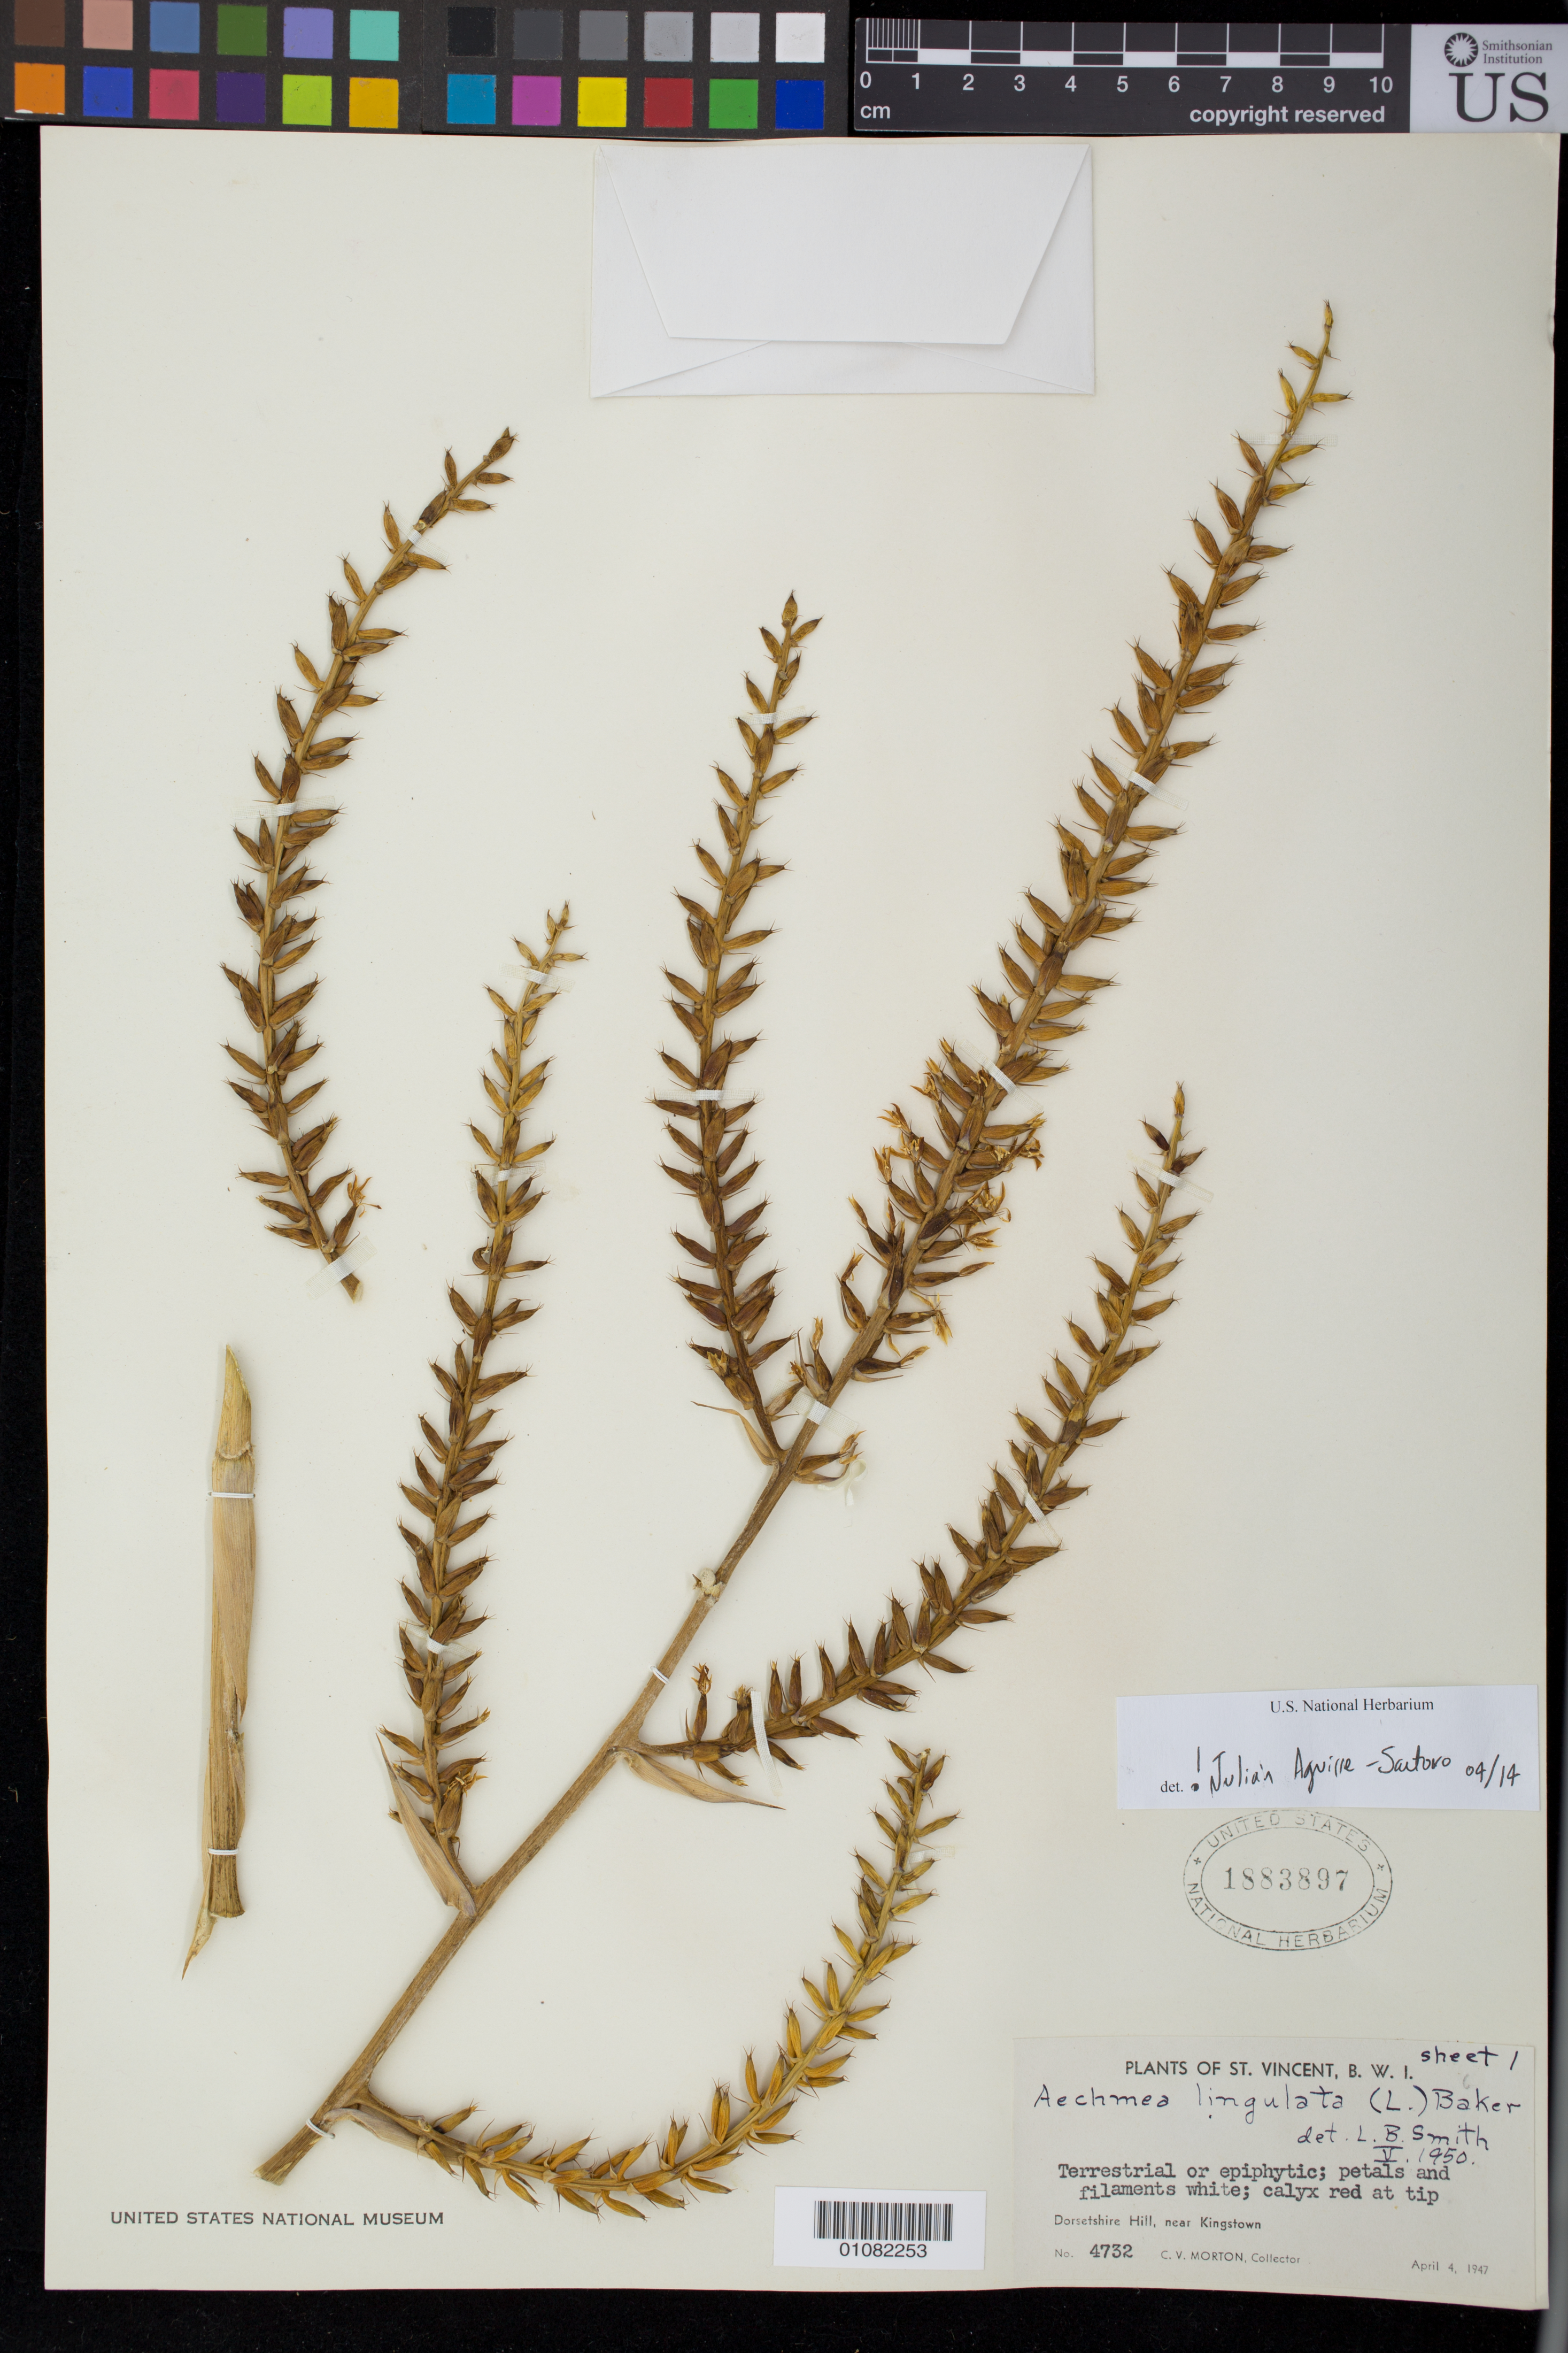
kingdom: Plantae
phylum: Tracheophyta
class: Liliopsida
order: Poales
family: Bromeliaceae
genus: Wittmackia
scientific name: Wittmackia lingulata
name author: (L.) Mez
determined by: Strong, Mark T., (BOT), Smithsonian Institution - National Museum of Natural History (UNITED STATES)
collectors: C. V. Morton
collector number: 4732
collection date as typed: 04 Apr 1947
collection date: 1947-04-04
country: St. Vincent - Grenadines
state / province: Saint George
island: St. Vincent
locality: Dorsetshire Hill, near Kingstown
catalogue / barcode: US 1883897